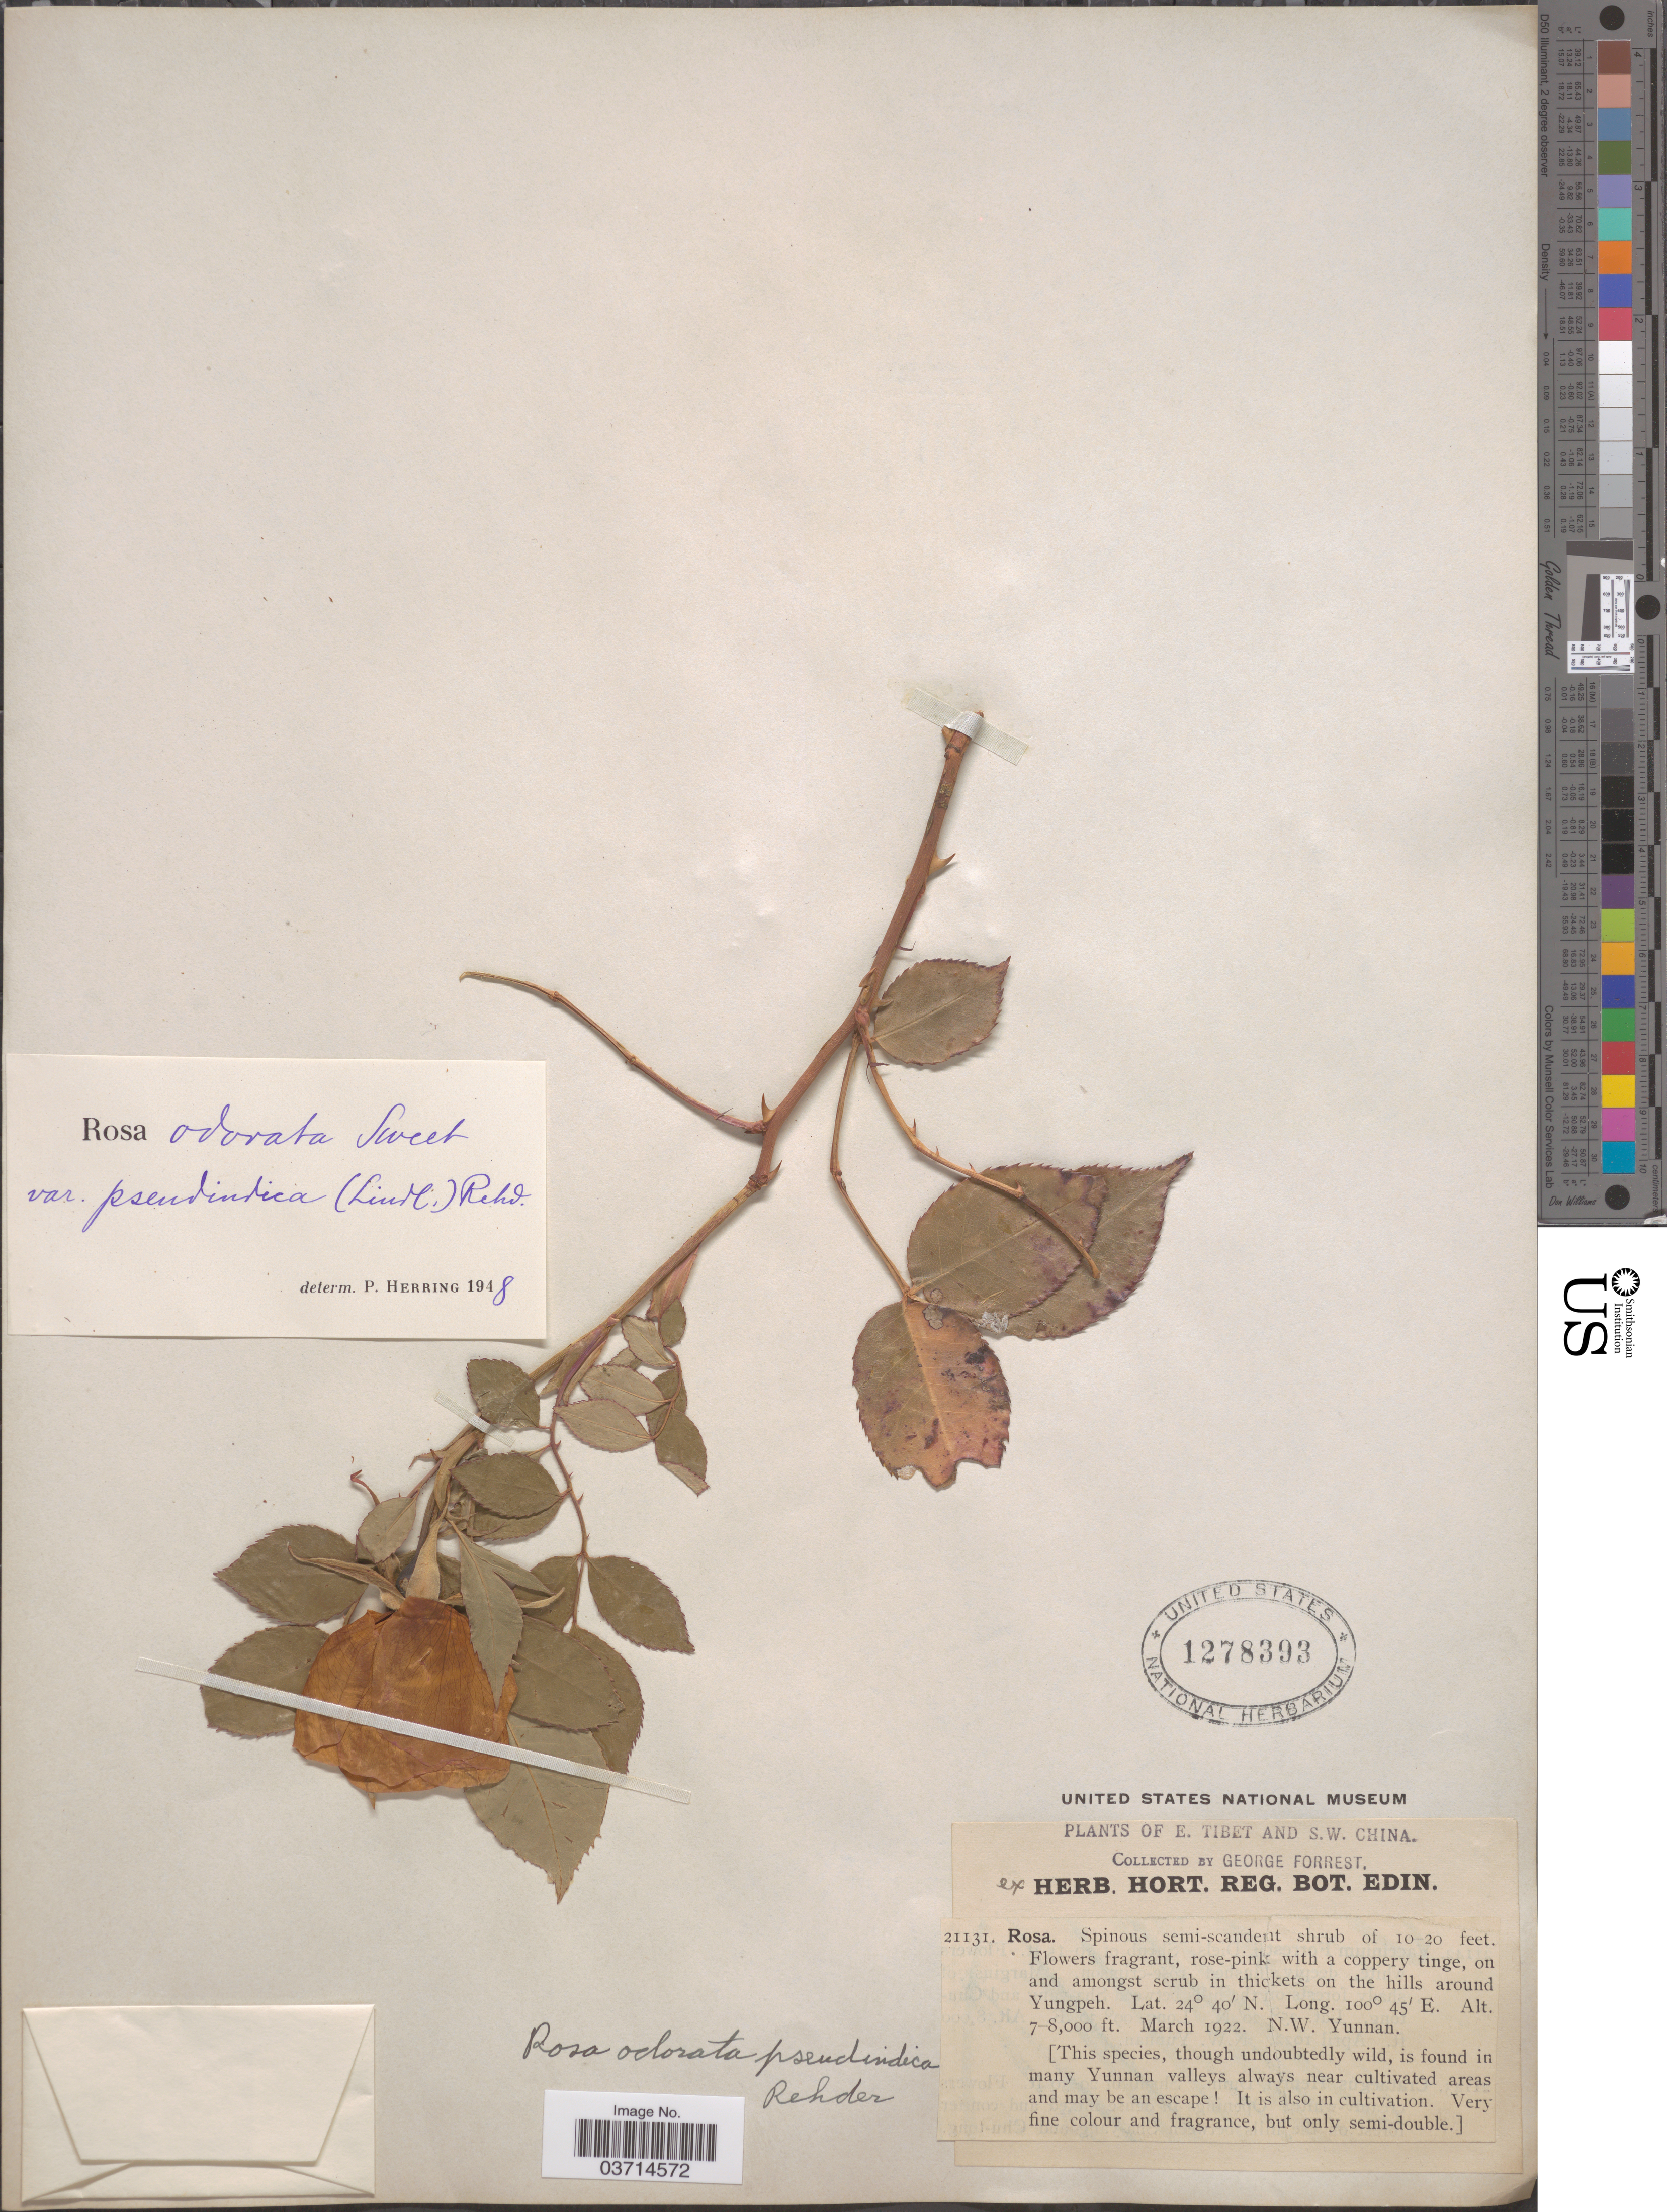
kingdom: Plantae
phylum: Tracheophyta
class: Magnoliopsida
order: Rosales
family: Rosaceae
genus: Rosa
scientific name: Rosa x odorata var. pseudindica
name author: (Lindl.) Rehder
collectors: G. Forrest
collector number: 21131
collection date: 1922-03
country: China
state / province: Yunnan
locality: S.W. China. Around Yungpeh. N.W. Yunnan.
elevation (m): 2134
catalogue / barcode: US 1278393